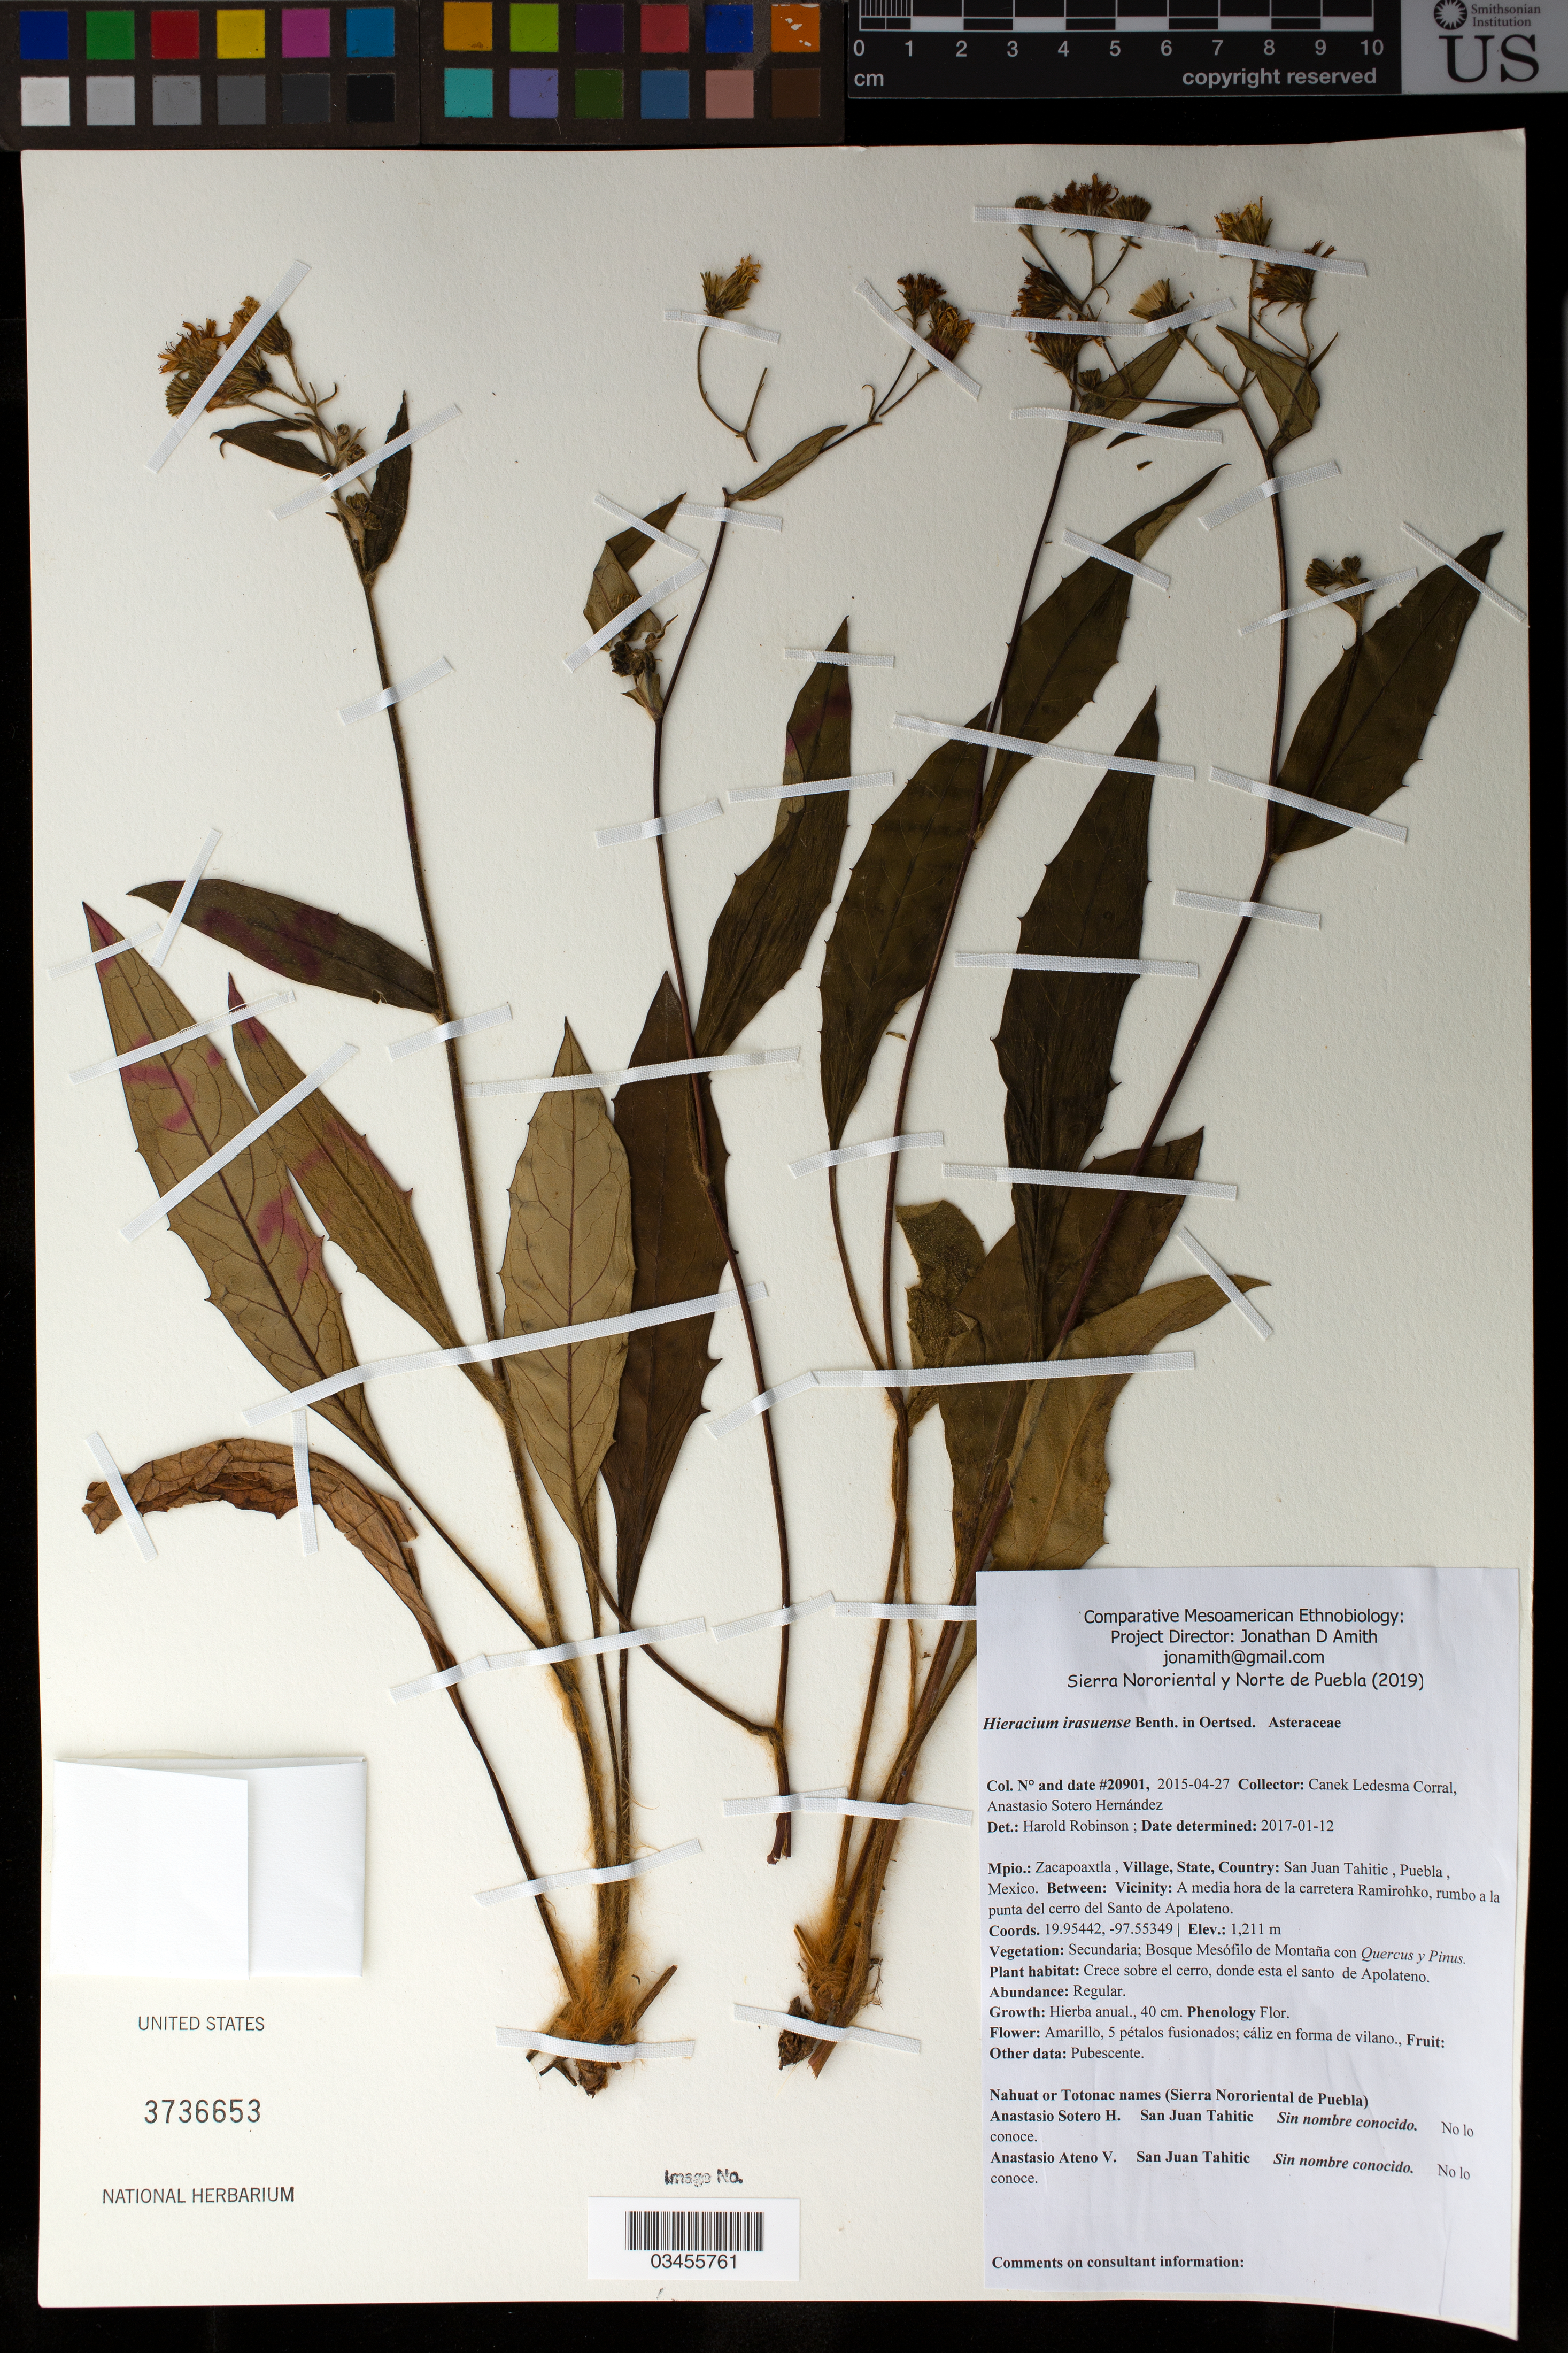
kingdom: Plantae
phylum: Tracheophyta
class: Magnoliopsida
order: Asterales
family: Asteraceae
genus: Hieracium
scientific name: Hieracium irasuense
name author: Benth.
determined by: Robinson, Harold E., (US)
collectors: Canek Ledesma C. & A. Sotero H.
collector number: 20901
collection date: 2015-04-27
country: México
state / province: Puebla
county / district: Zacapoaxtla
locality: PUEBLO: San Juan Tahitic; LOCALIDAD EXACTA: A media hora de la carretera Ramirohko, rumbo a la punta del cerro del Santo de Apolateno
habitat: Bosque mesófilo de montaña con Quercus y Pinus | Crece sobre el cerro, donde esta el santo de Apolateno.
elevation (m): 1211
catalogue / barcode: US 3736653